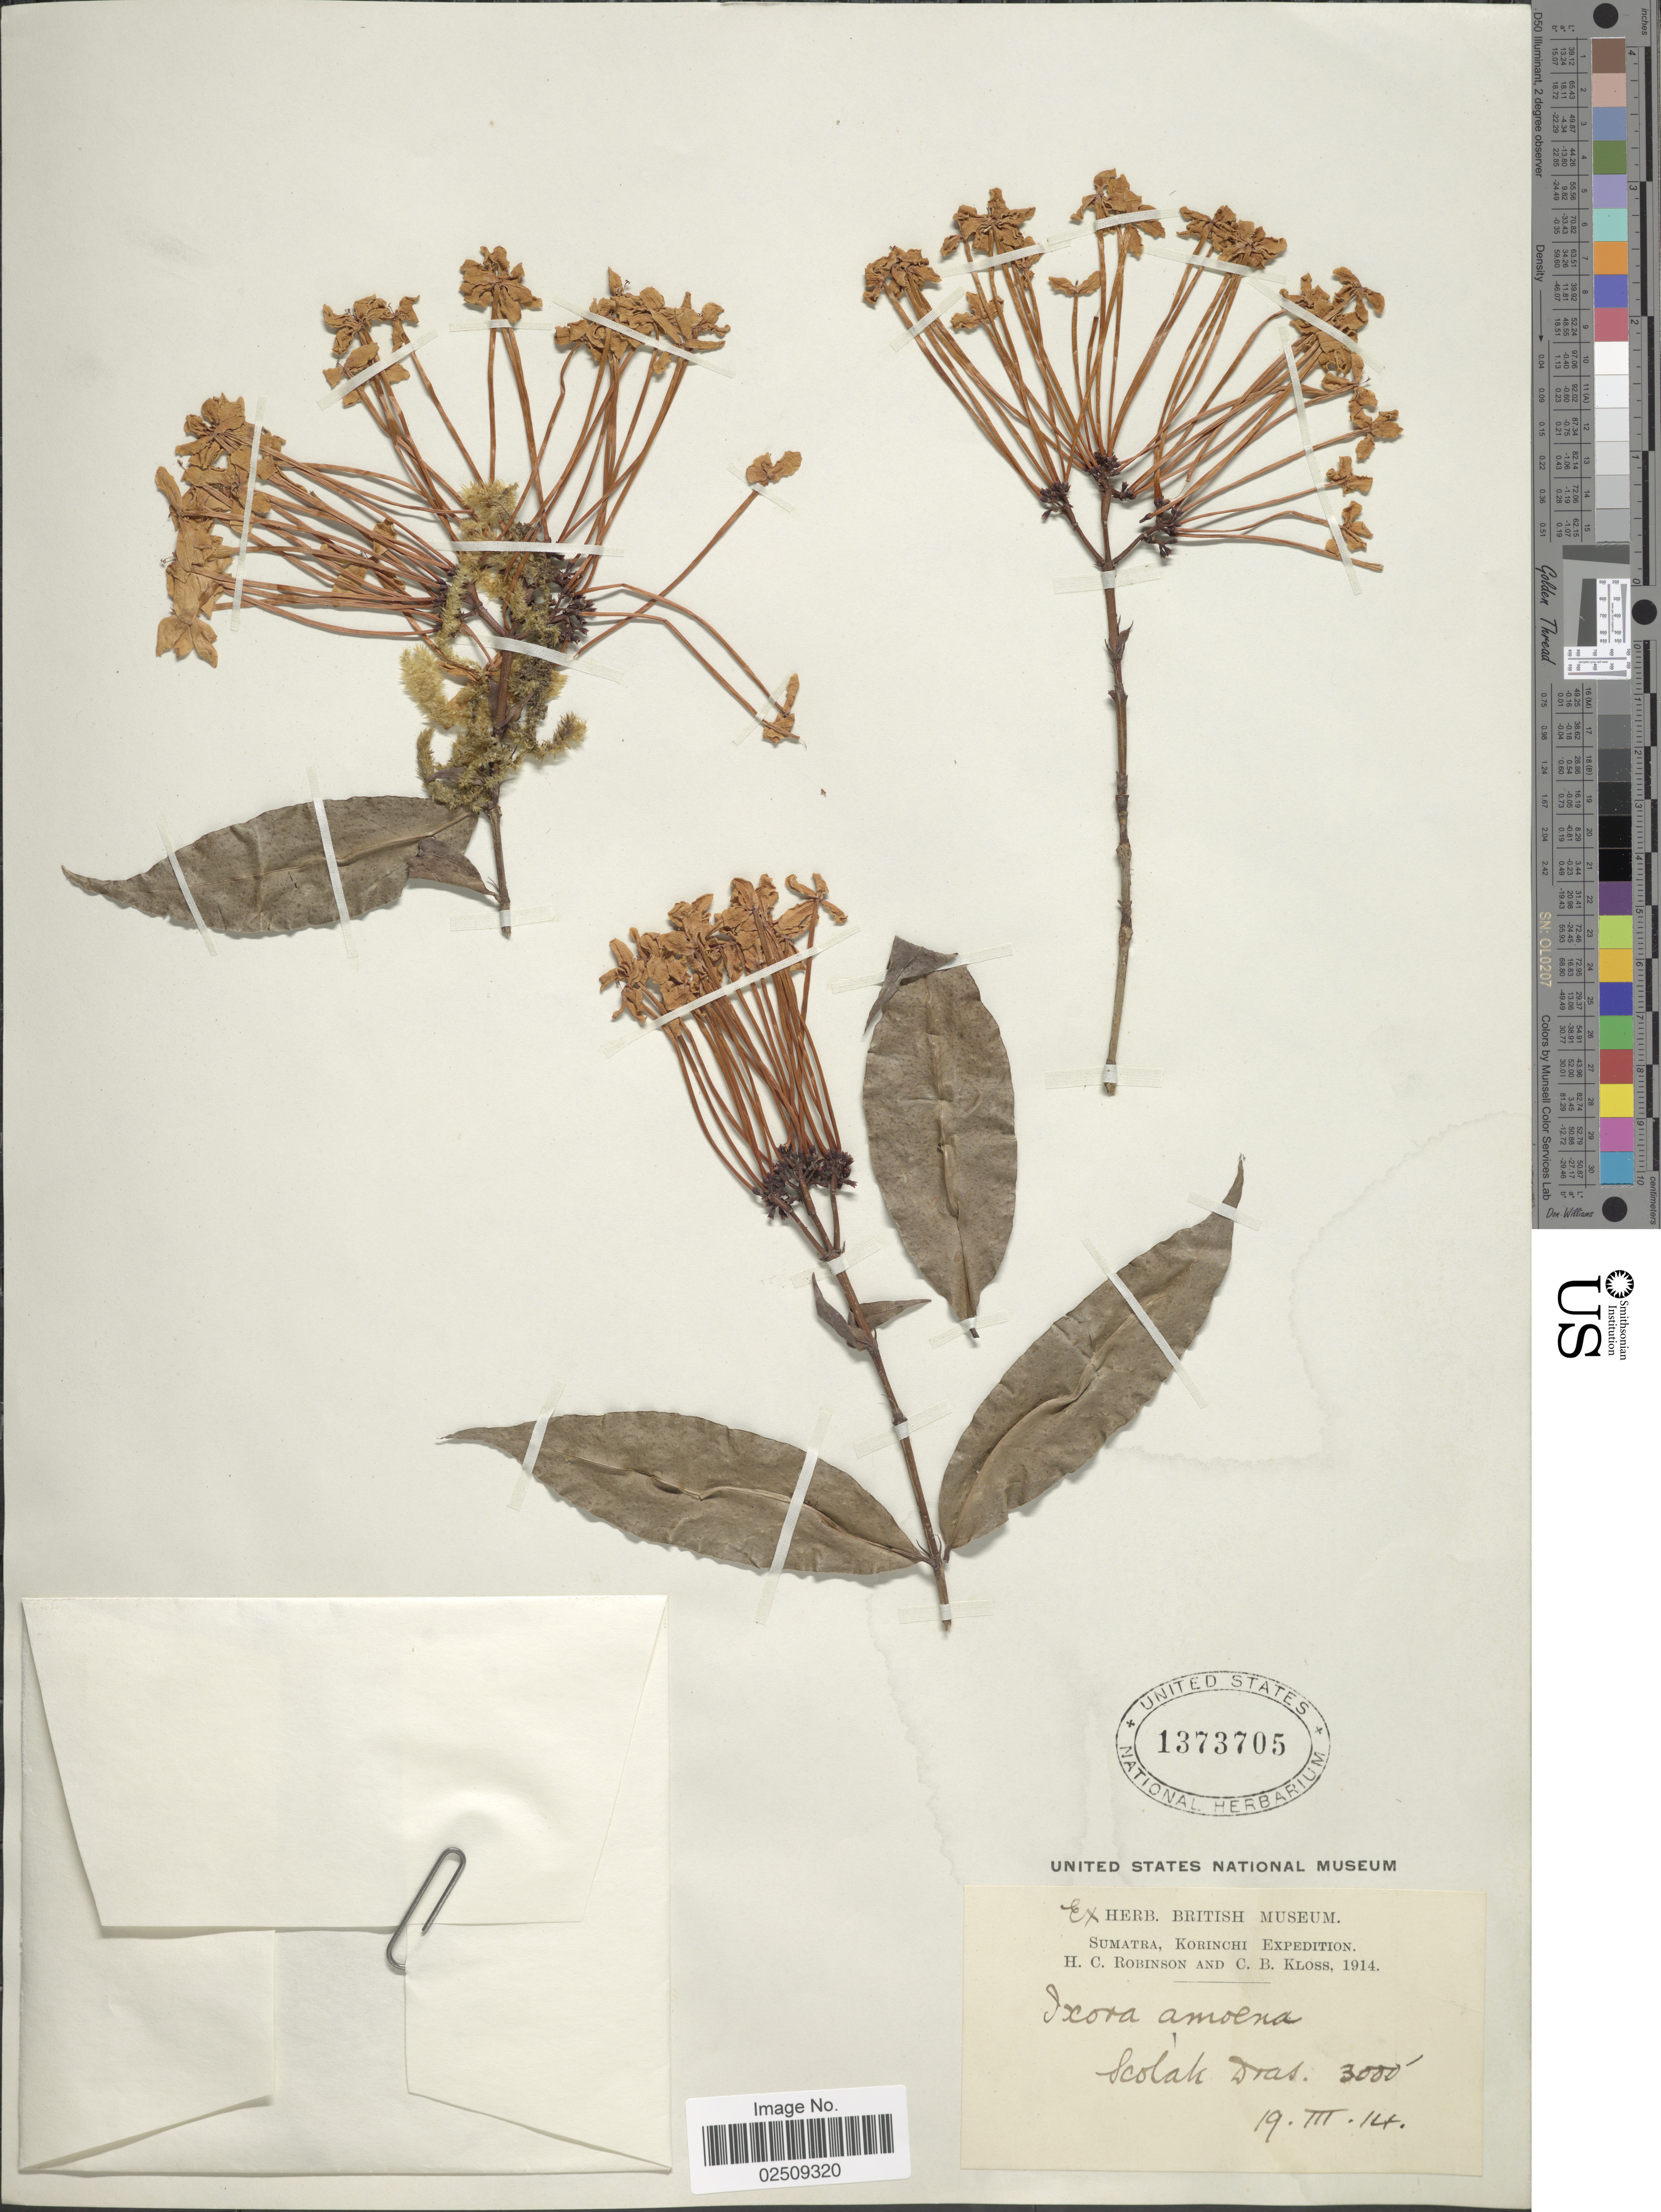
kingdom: Plantae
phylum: Tracheophyta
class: Magnoliopsida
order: Gentianales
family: Rubiaceae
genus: Ixora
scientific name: Ixora amoena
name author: Wall. ex G. Don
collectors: H. C. Robinson & C. Kloss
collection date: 1914-03-19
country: Indonesia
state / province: Sumatra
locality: Korinchi. Scolak Dras.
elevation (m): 914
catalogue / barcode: US 1373705